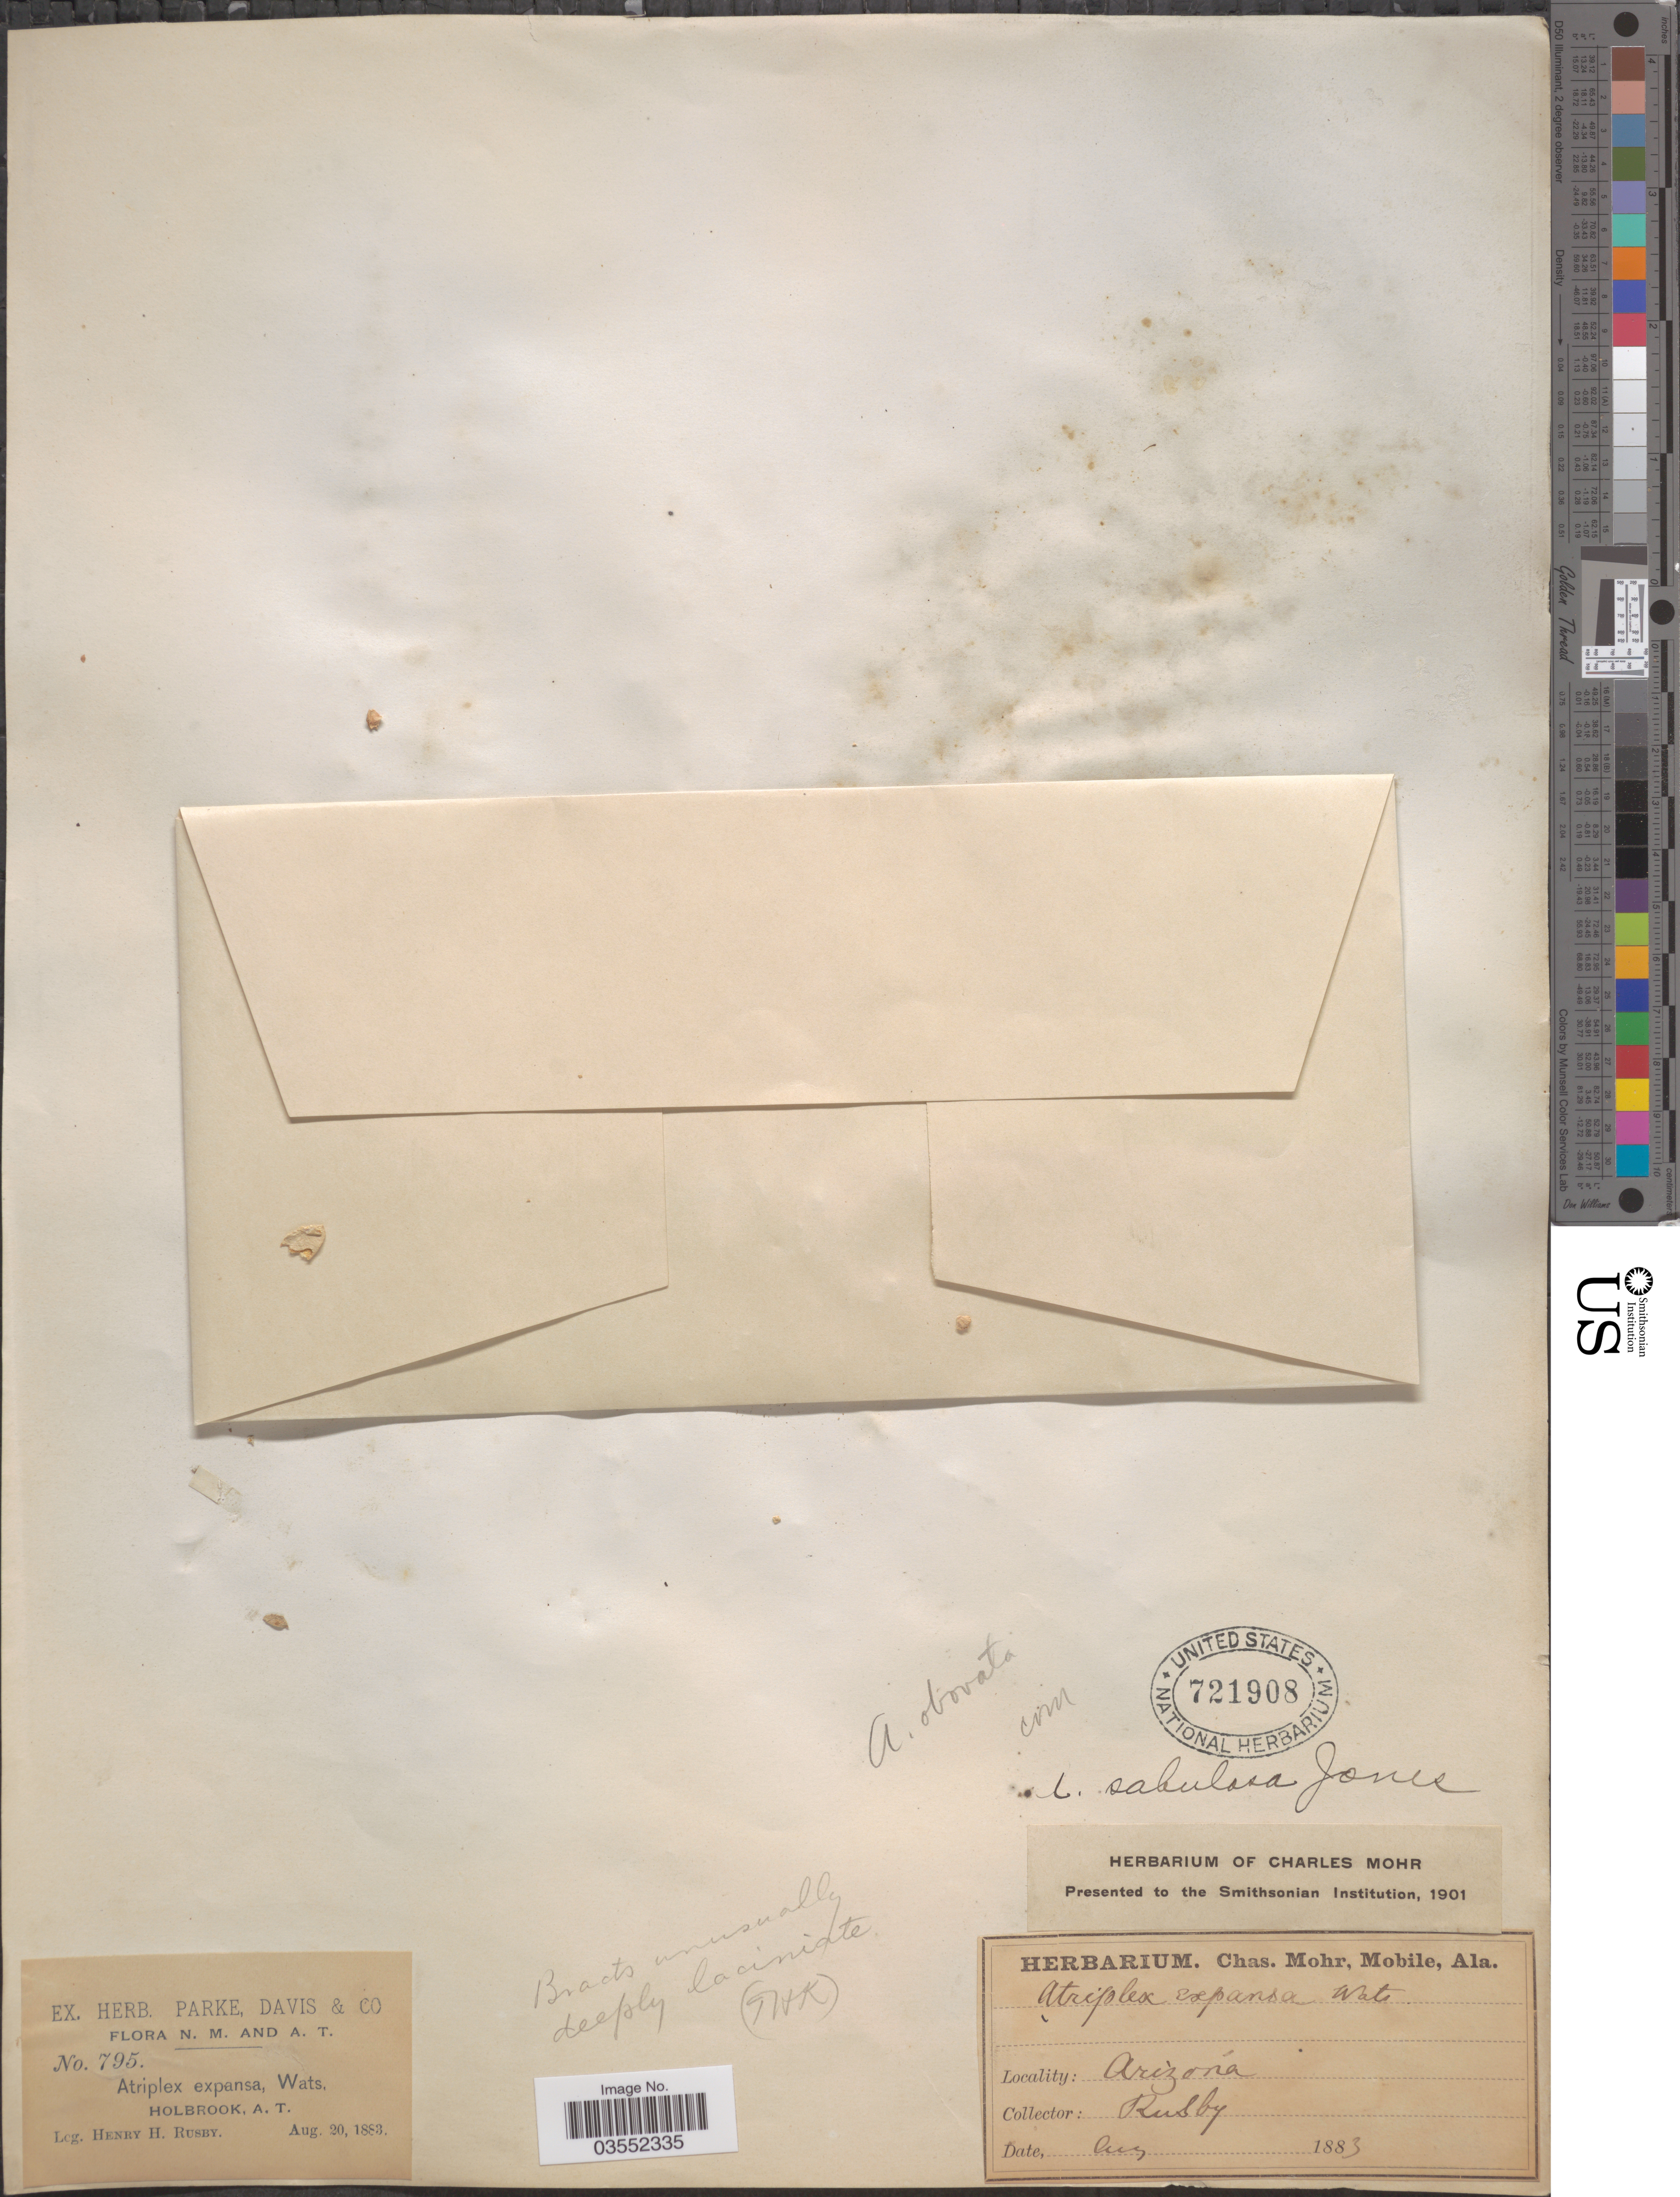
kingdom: Plantae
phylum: Tracheophyta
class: Magnoliopsida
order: Caryophyllales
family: Amaranthaceae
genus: Atriplex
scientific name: Atriplex obovata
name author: Moq.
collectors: H. H. Rusby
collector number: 795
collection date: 1883-08-20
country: United States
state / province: Arizona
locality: Holbrook, A.T.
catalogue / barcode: US 721908